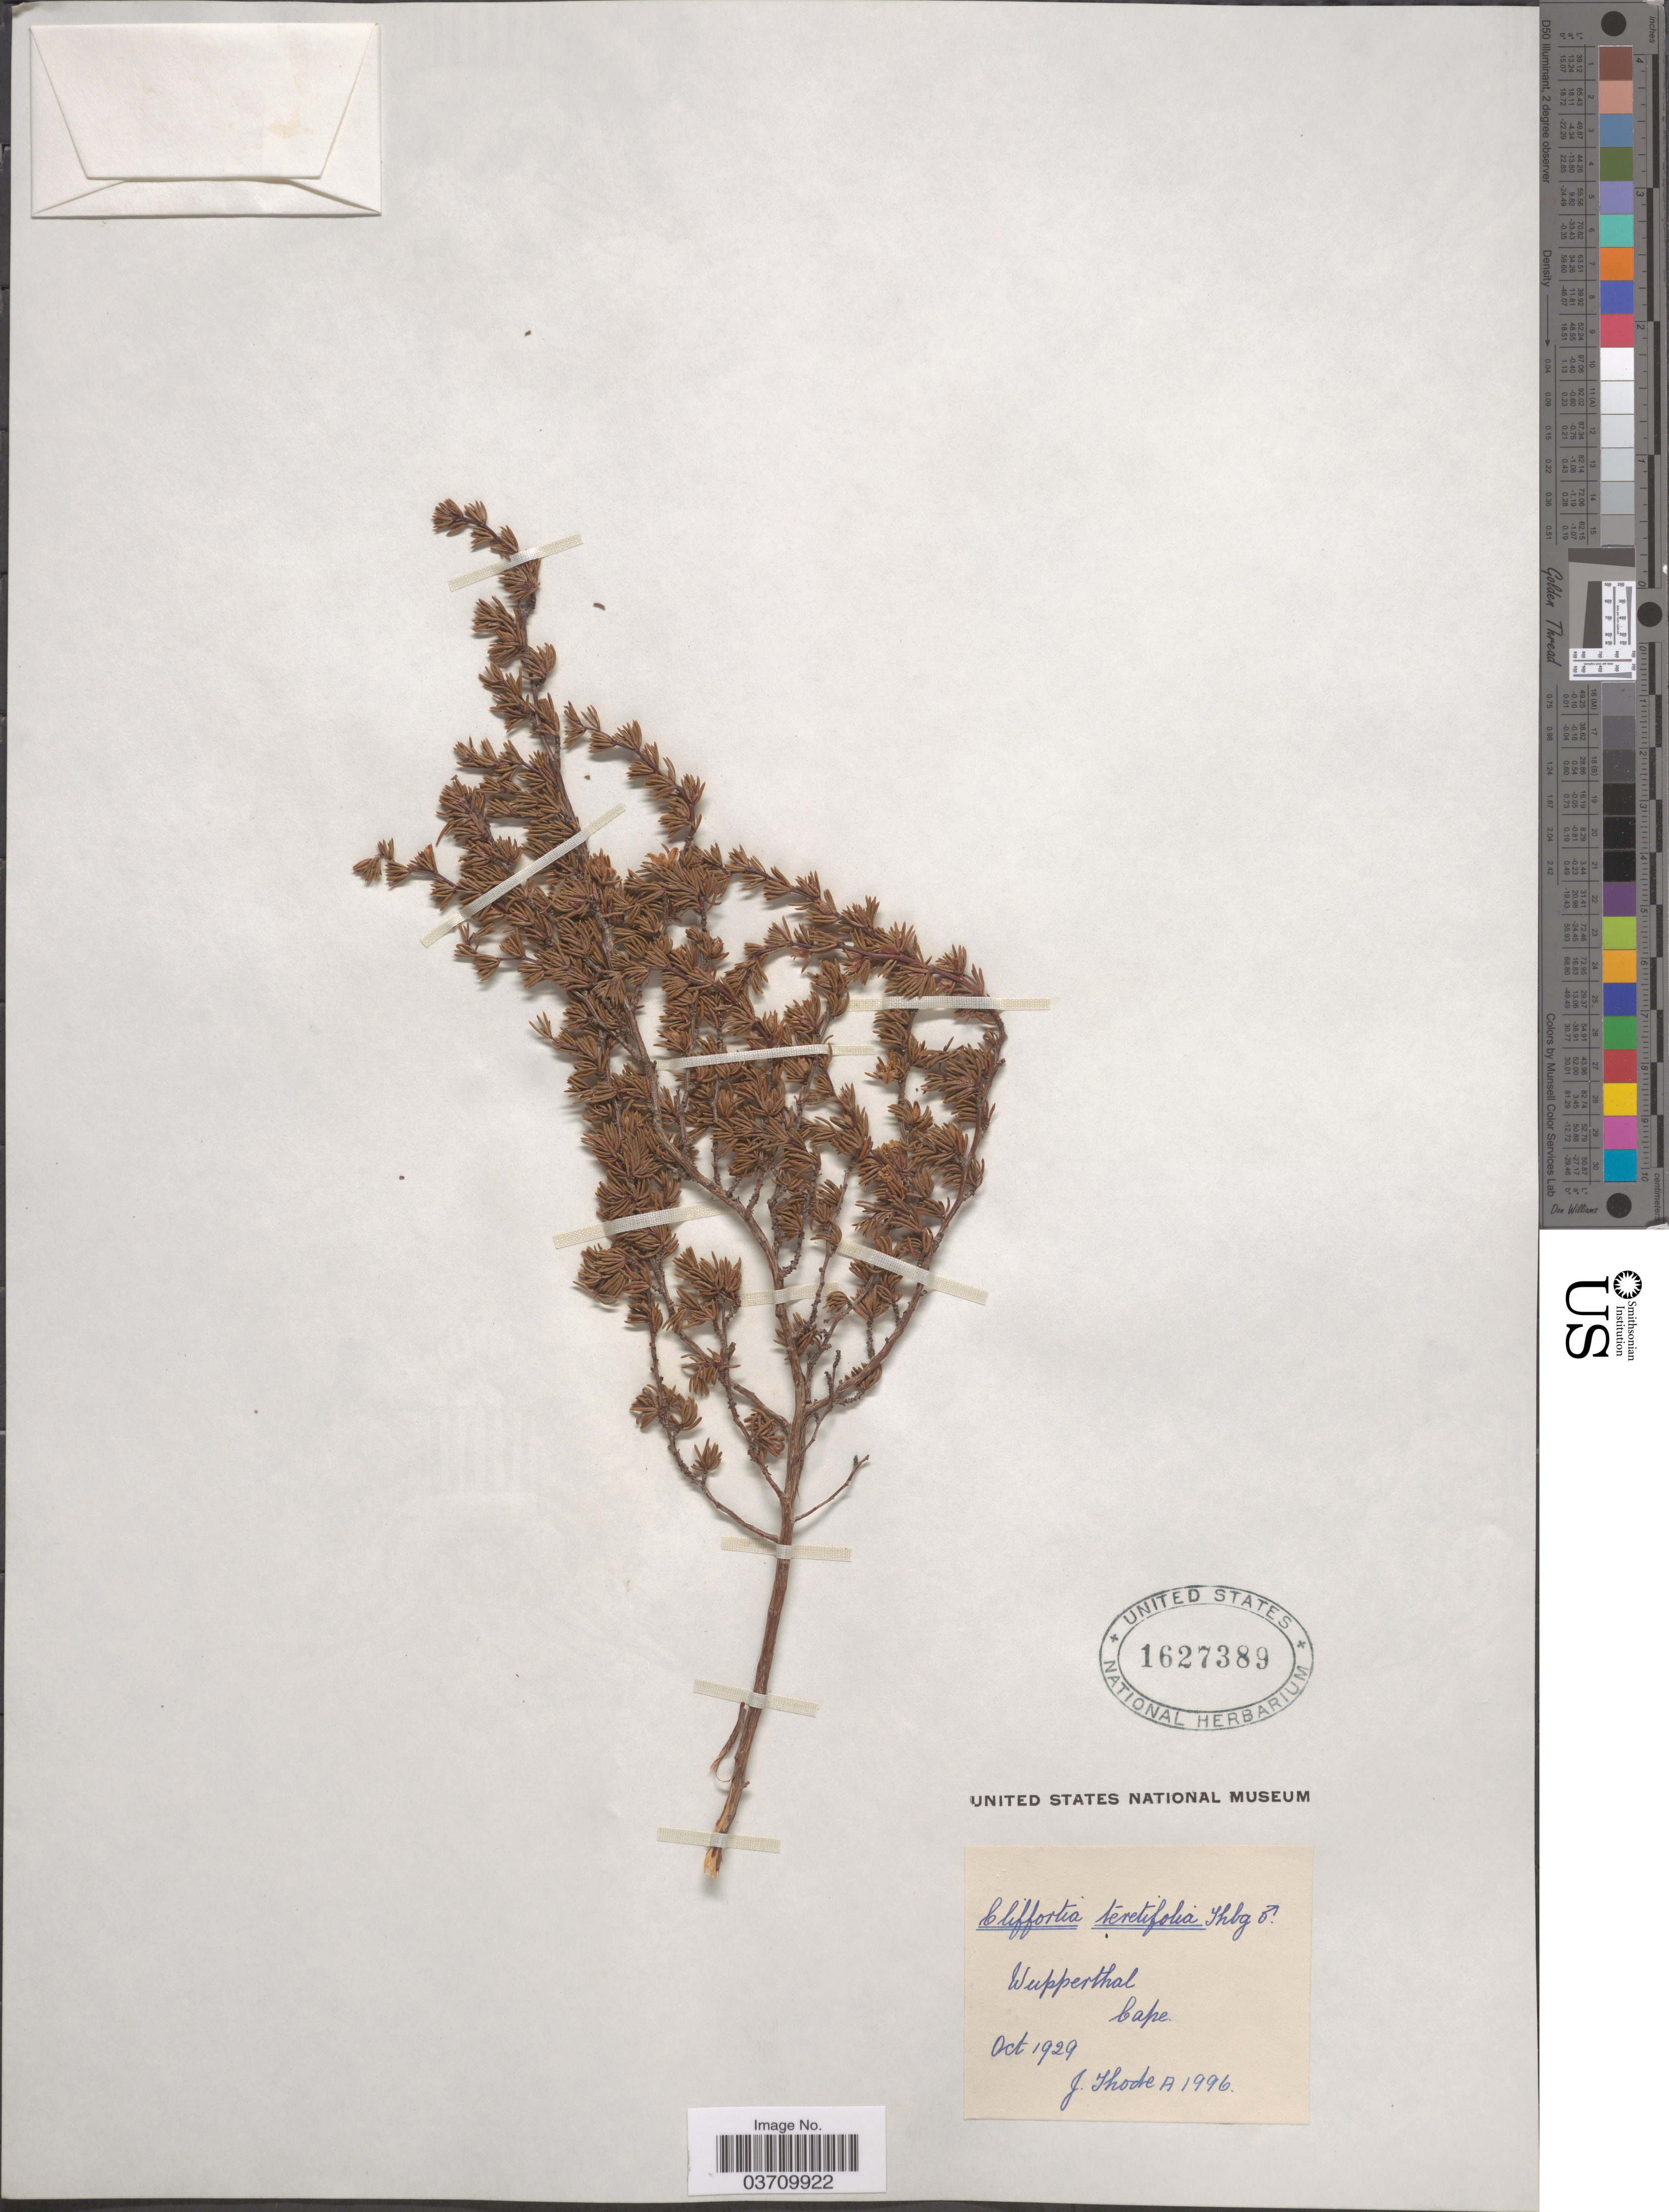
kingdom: Plantae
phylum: Tracheophyta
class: Magnoliopsida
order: Rosales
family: Rosaceae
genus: Cliffortia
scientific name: Cliffortia teretifolia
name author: L. f.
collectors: J. Thode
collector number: A? 1996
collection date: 1929-10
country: South Africa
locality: Wupperthal. Cape.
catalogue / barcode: US 1627389